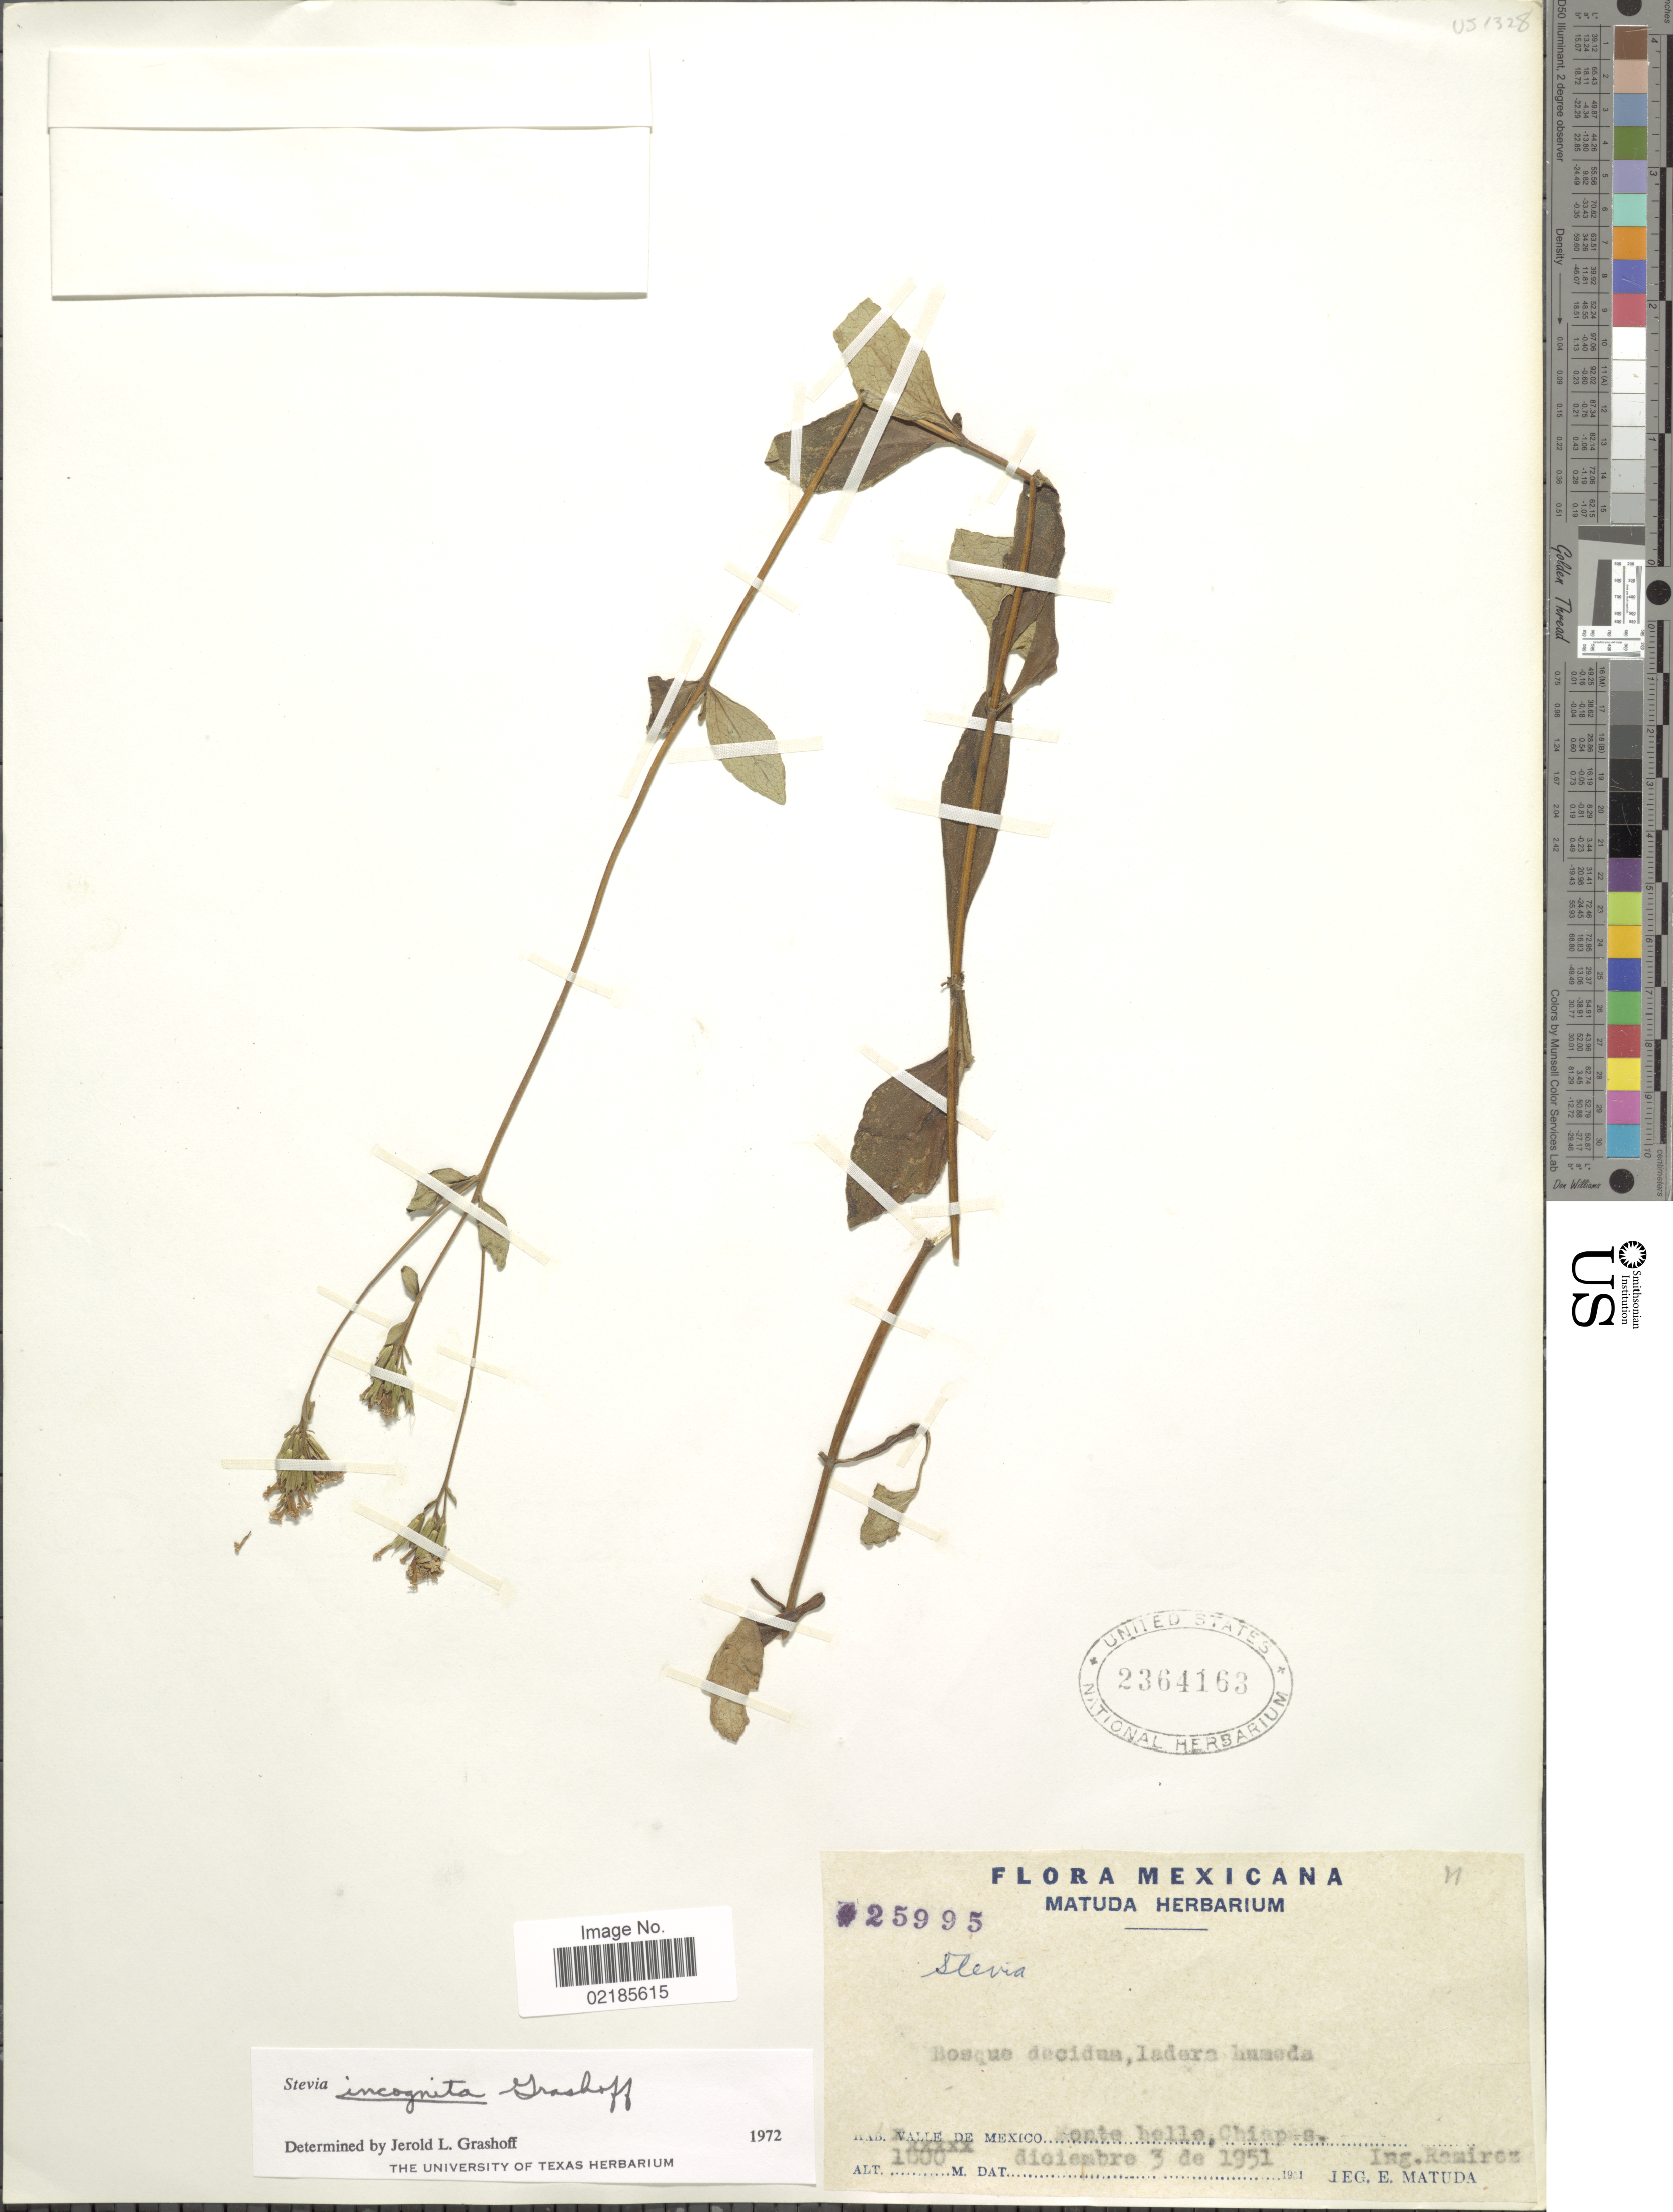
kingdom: Plantae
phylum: Tracheophyta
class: Magnoliopsida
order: Asterales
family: Asteraceae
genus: Stevia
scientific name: Stevia incognita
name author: Grashoff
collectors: E. Matuda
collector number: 25995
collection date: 1951-12-03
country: Mexico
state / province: Chiapas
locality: Montebello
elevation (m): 1800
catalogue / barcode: US 2364163